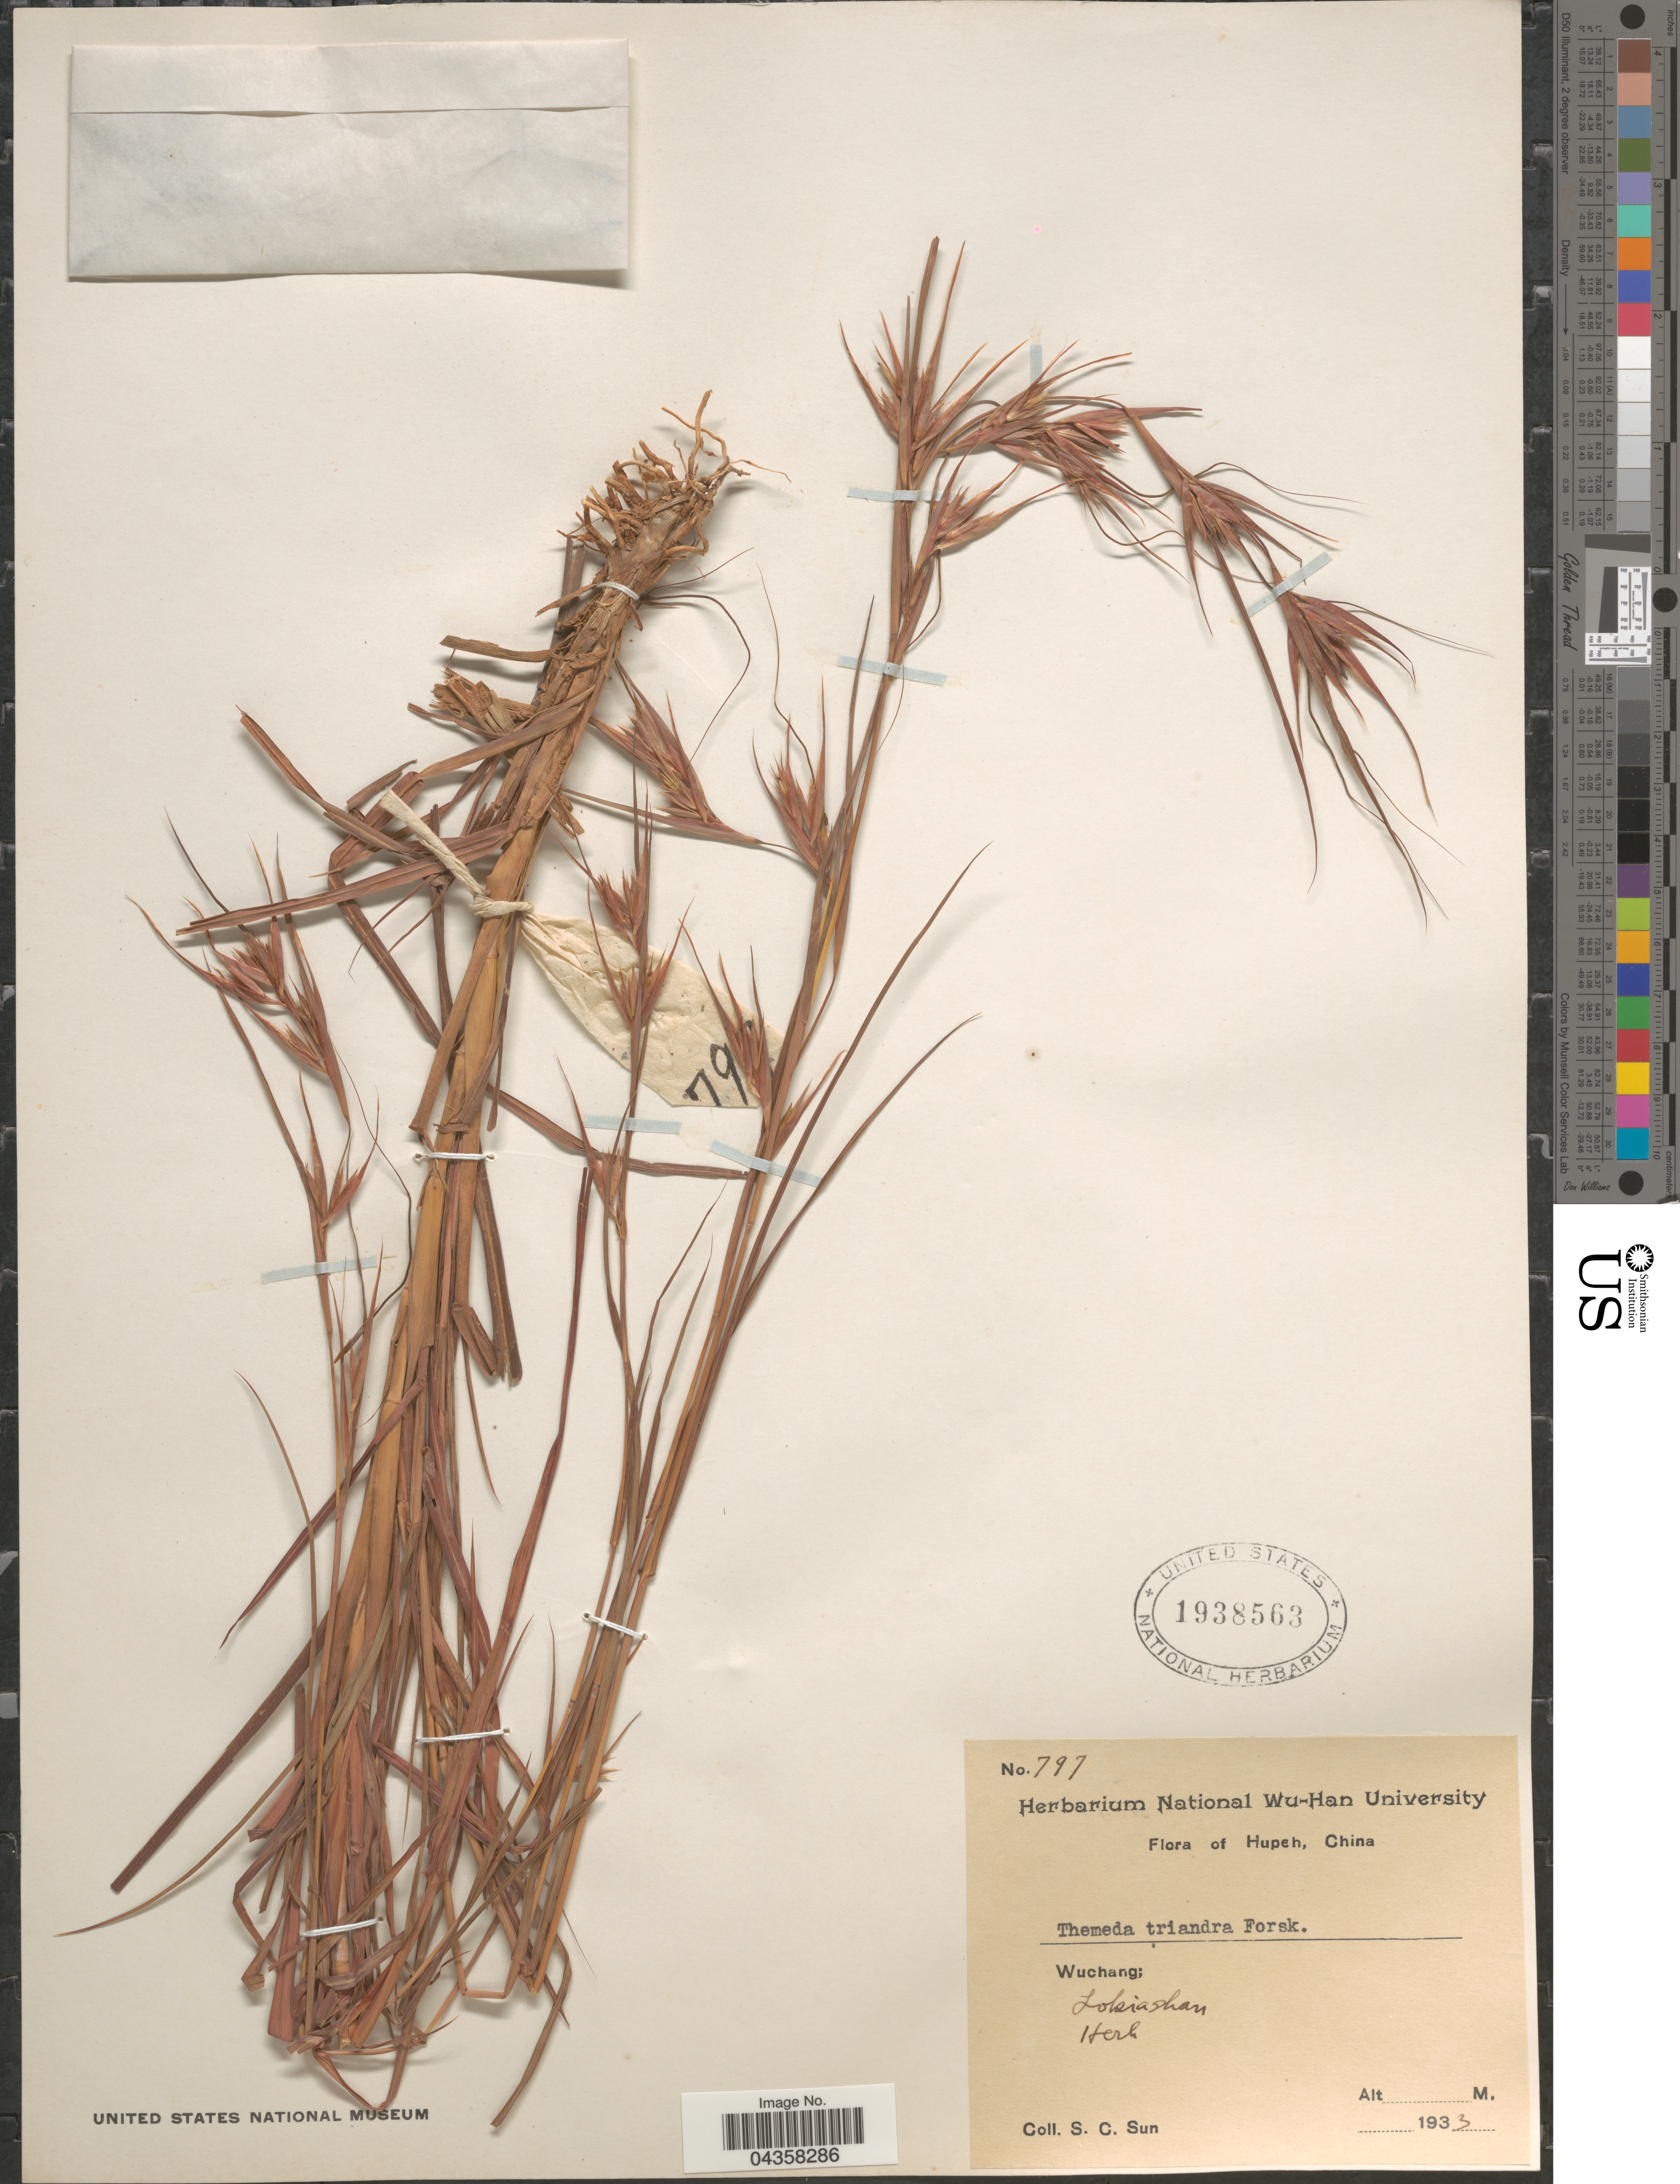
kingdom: Plantae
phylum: Tracheophyta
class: Liliopsida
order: Poales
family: Poaceae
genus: Themeda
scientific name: Themeda triandra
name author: Forssk.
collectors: S. C. Sun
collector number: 797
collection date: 1933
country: China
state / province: Hubei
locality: Hupeh. Wuchang; Lokiashan.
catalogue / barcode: US 1938563